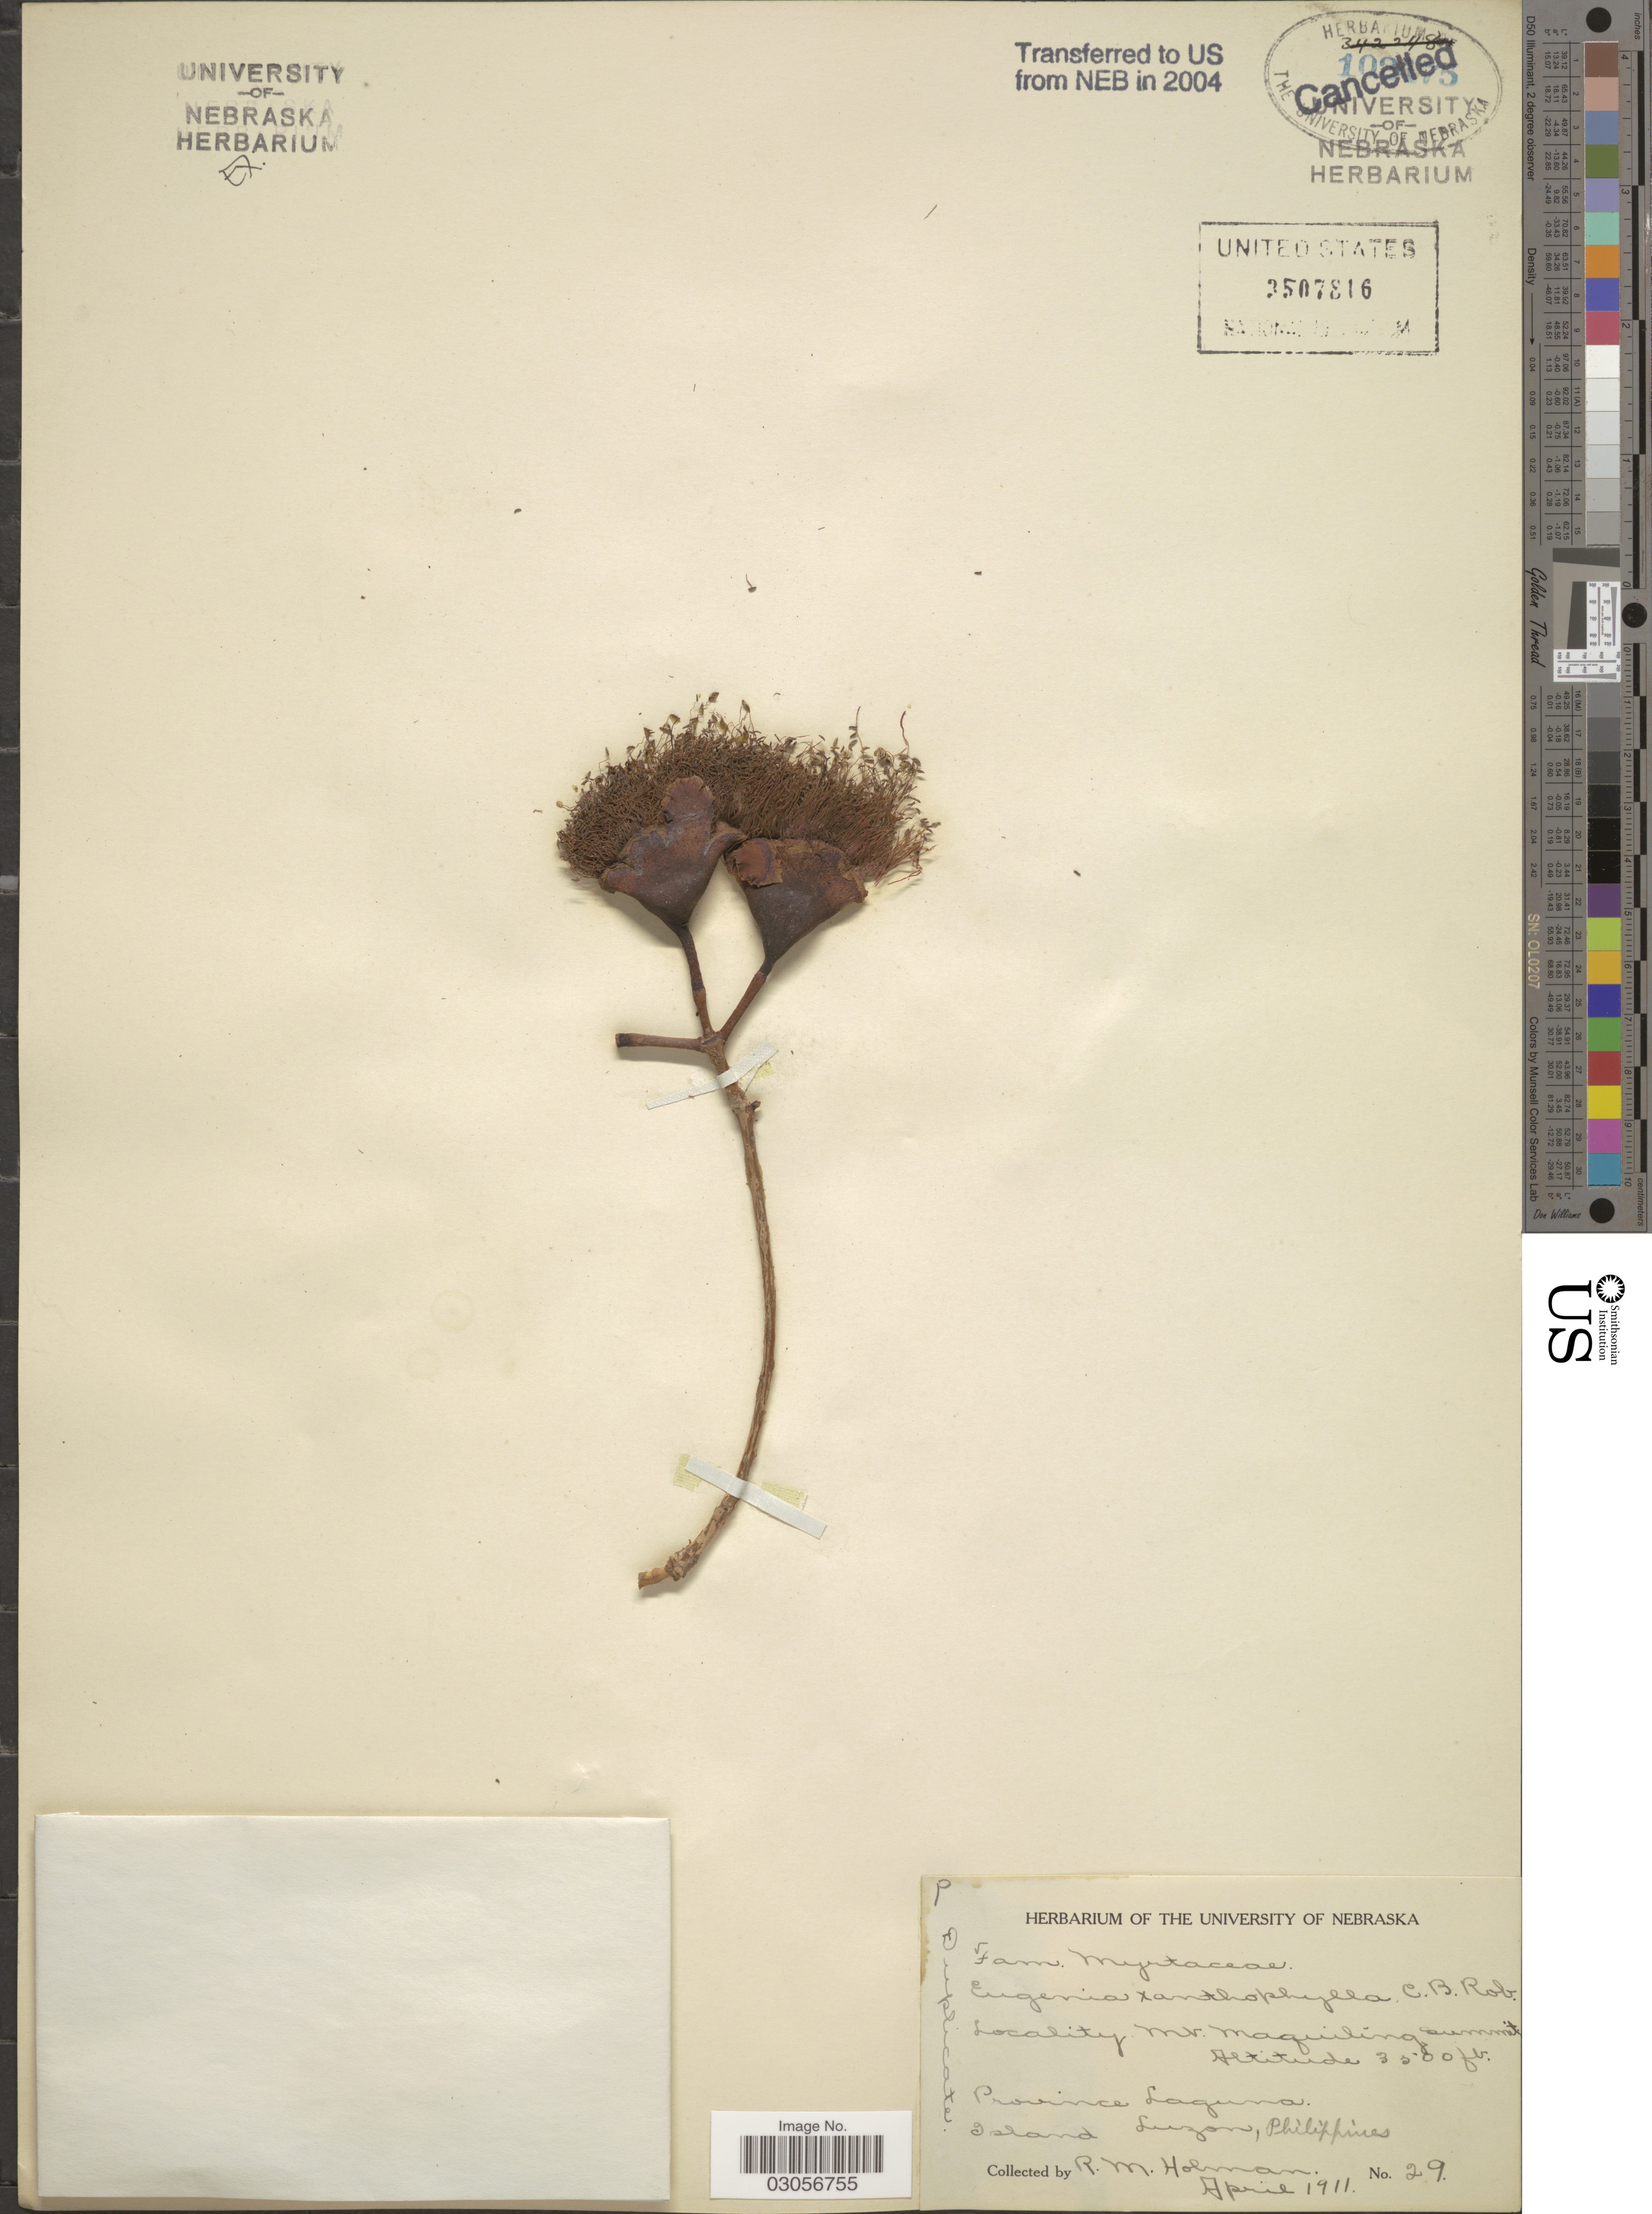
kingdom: Plantae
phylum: Tracheophyta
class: Magnoliopsida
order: Myrtales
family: Myrtaceae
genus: Syzygium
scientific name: Syzygium xanthophyllum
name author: (C.B. Rob.) Merr.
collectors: R. Holman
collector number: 29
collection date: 1911-04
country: Philippines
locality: Mt. Maquiling Summit. Province Laguna. Island Luzon.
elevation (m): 1067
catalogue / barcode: US 3507816